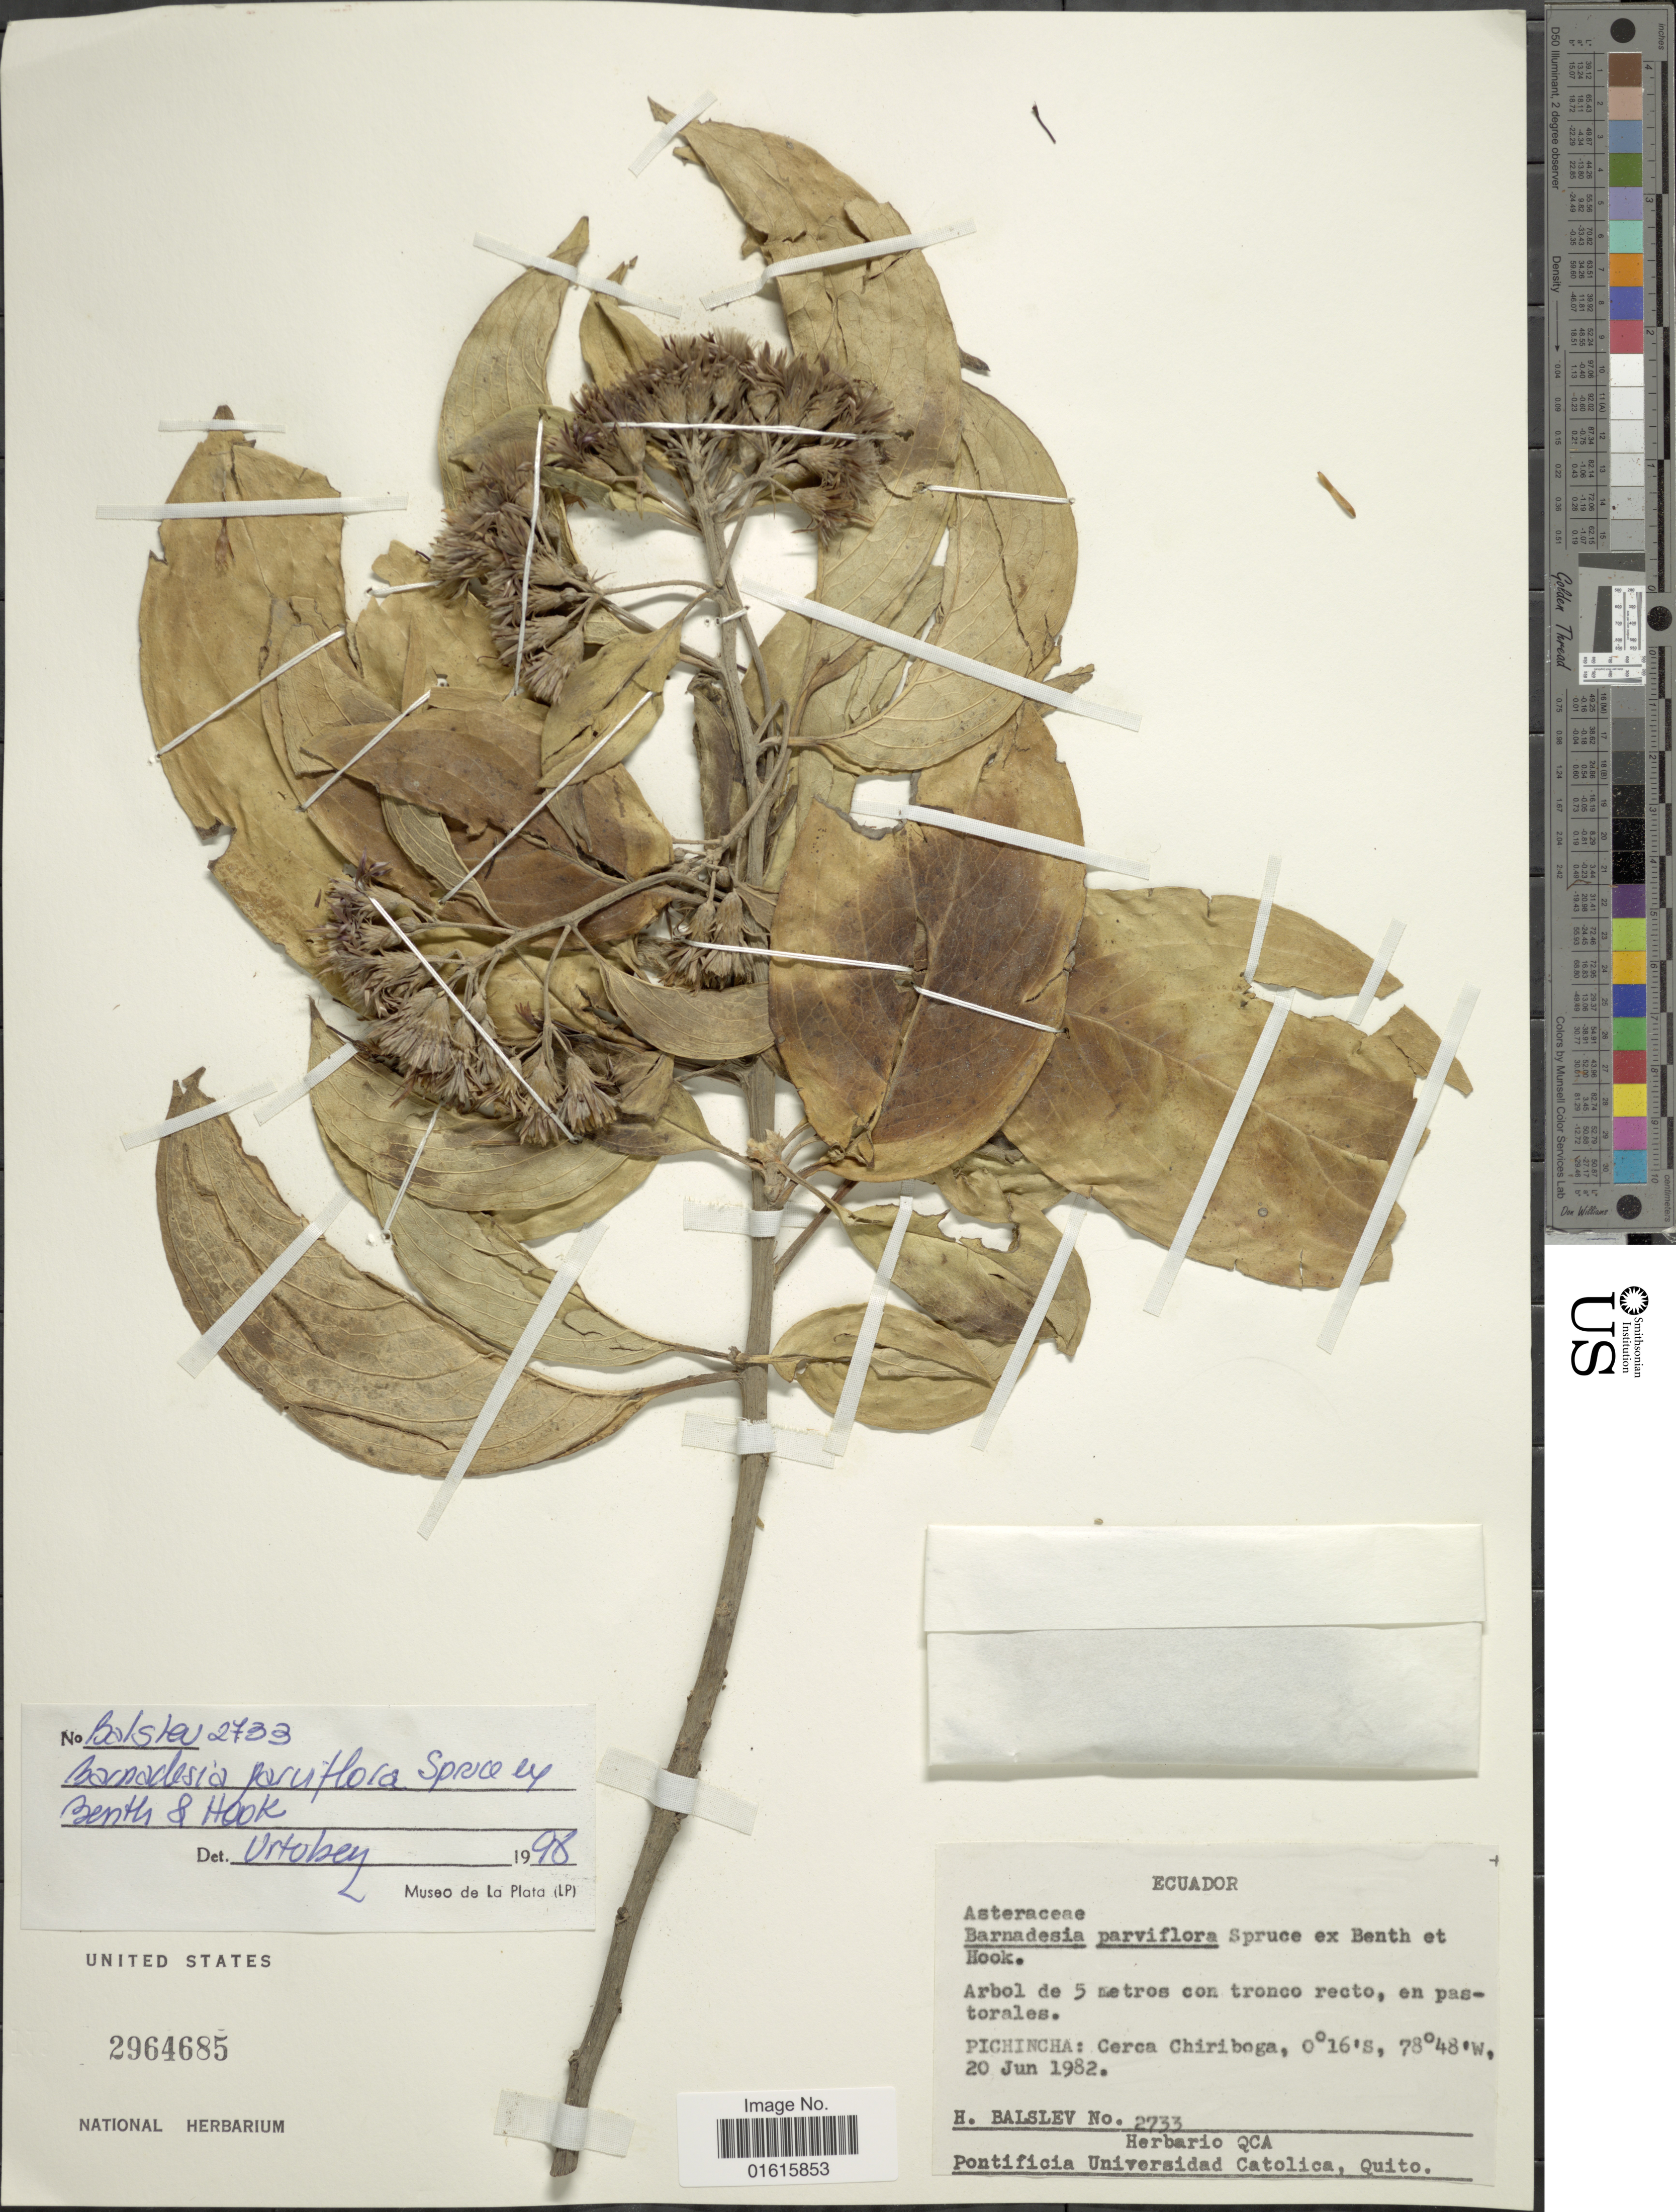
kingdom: Plantae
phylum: Tracheophyta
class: Magnoliopsida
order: Asterales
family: Asteraceae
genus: Barnadesia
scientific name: Barnadesia parviflora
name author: Spruce ex Benth. & Hook. f.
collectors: H. Balslev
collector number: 2733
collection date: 1982-06-20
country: Ecuador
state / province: Pichincha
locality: Cerca Chiriboga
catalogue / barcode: US 2964685